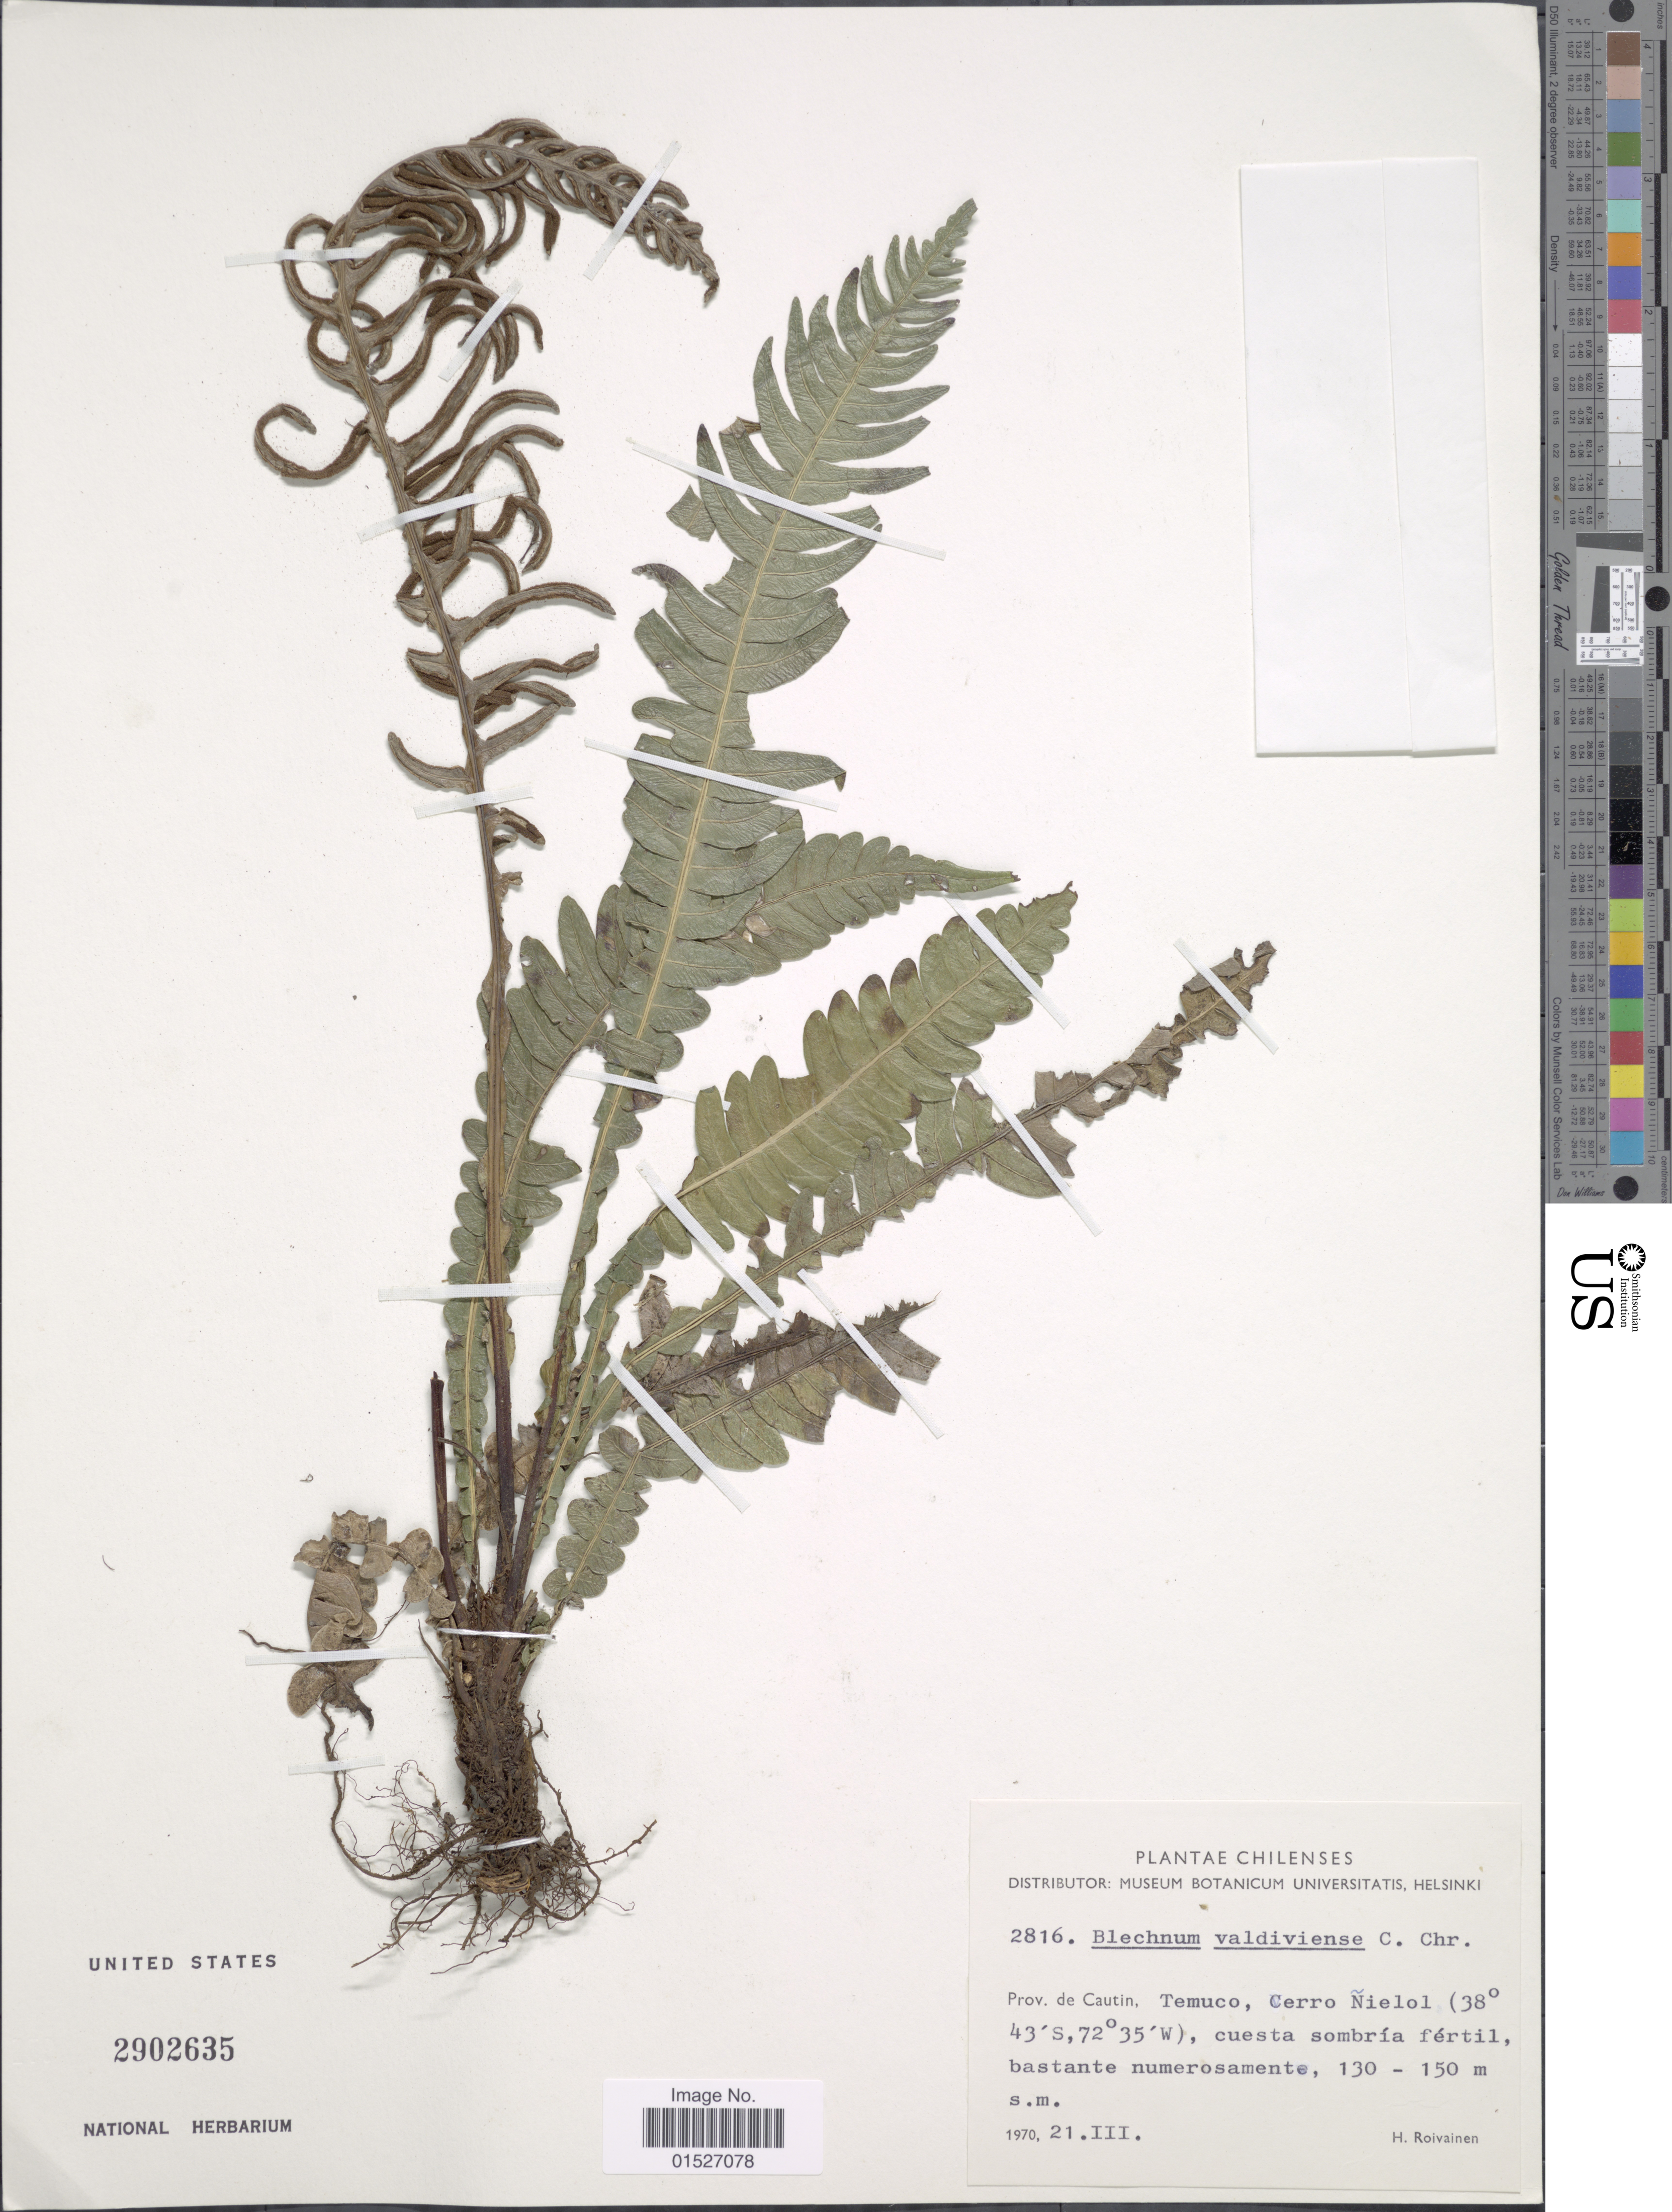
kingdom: Plantae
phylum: Tracheophyta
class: Polypodiopsida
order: Polypodiales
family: Blechnaceae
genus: Blechnum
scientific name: Blechnum valdivense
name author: C. Chr.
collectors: H. Roivainen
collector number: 2816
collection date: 1970-03-21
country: Chile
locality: Plantae Chilenses. Prov. de Cautin, Temuco, Cerro Nienol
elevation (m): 130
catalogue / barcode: US 2902635